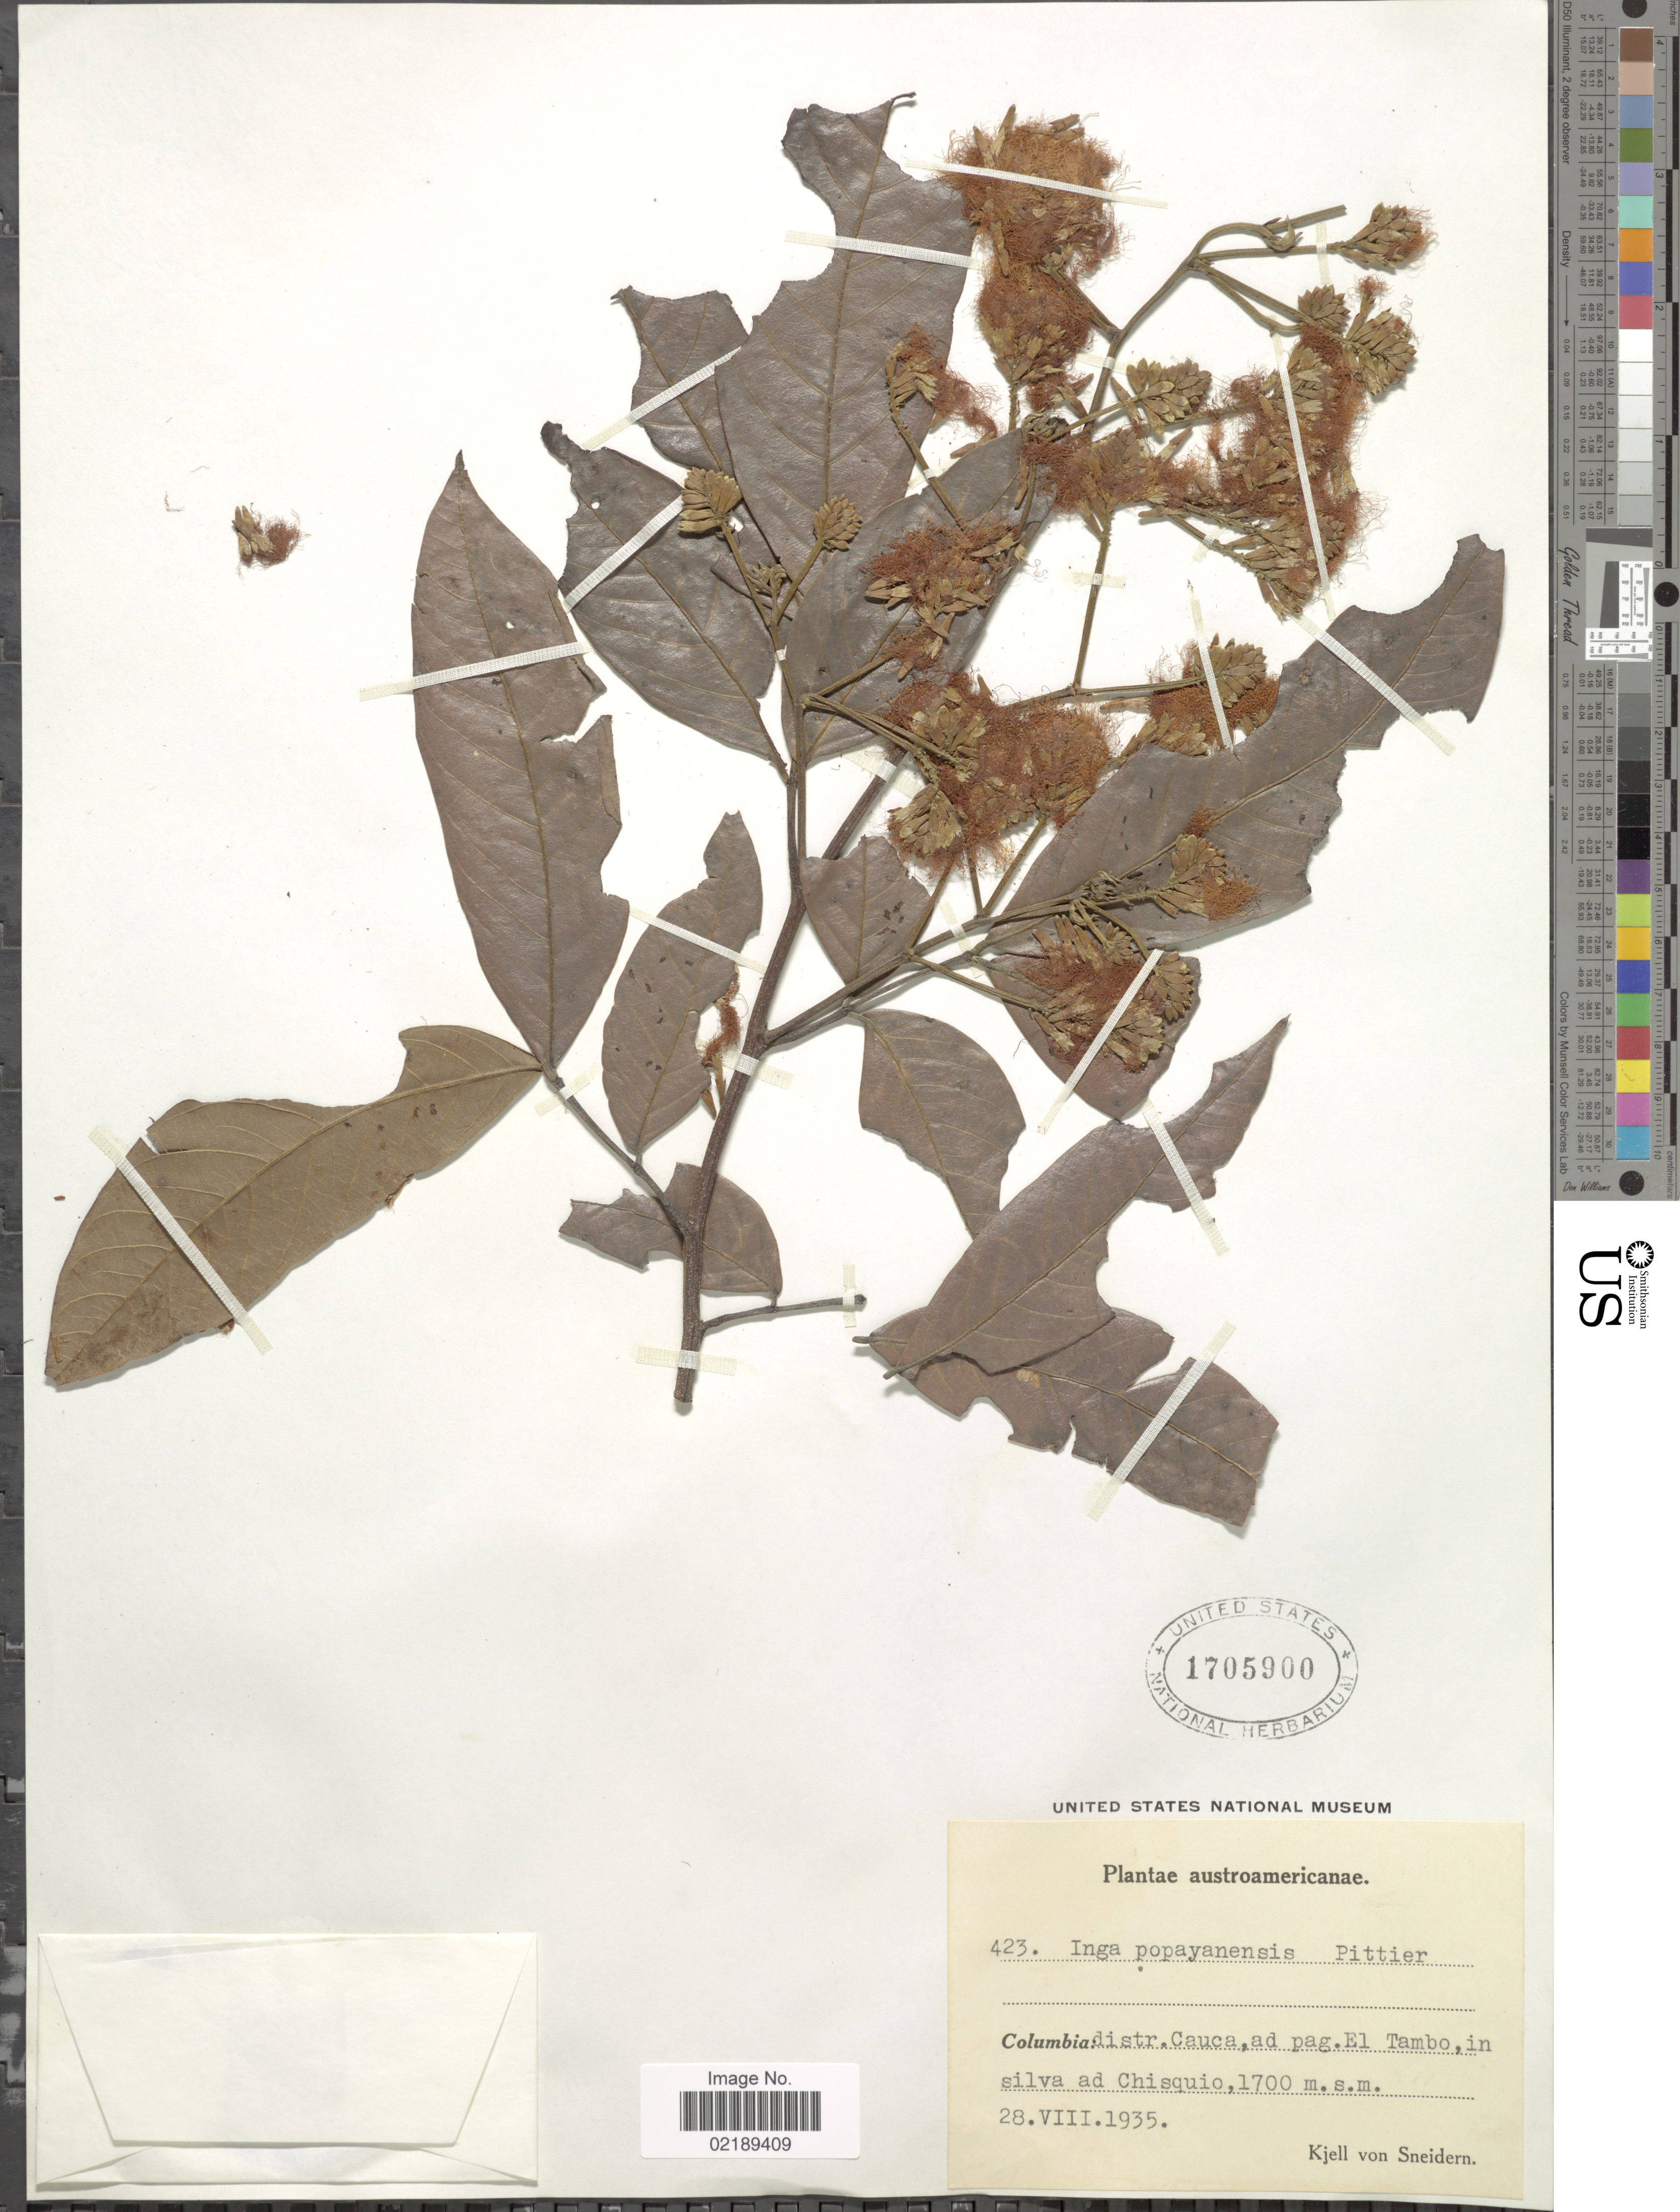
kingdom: Plantae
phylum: Tracheophyta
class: Magnoliopsida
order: Fabales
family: Fabaceae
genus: Inga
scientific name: Inga punctata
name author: Willd.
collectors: K. von Sneidern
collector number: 423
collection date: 1935-07-28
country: Colombia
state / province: Cauca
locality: Austroamericanae, ad pag. El Tambo, in silva ad Chisquio.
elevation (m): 1700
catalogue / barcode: US 1705900